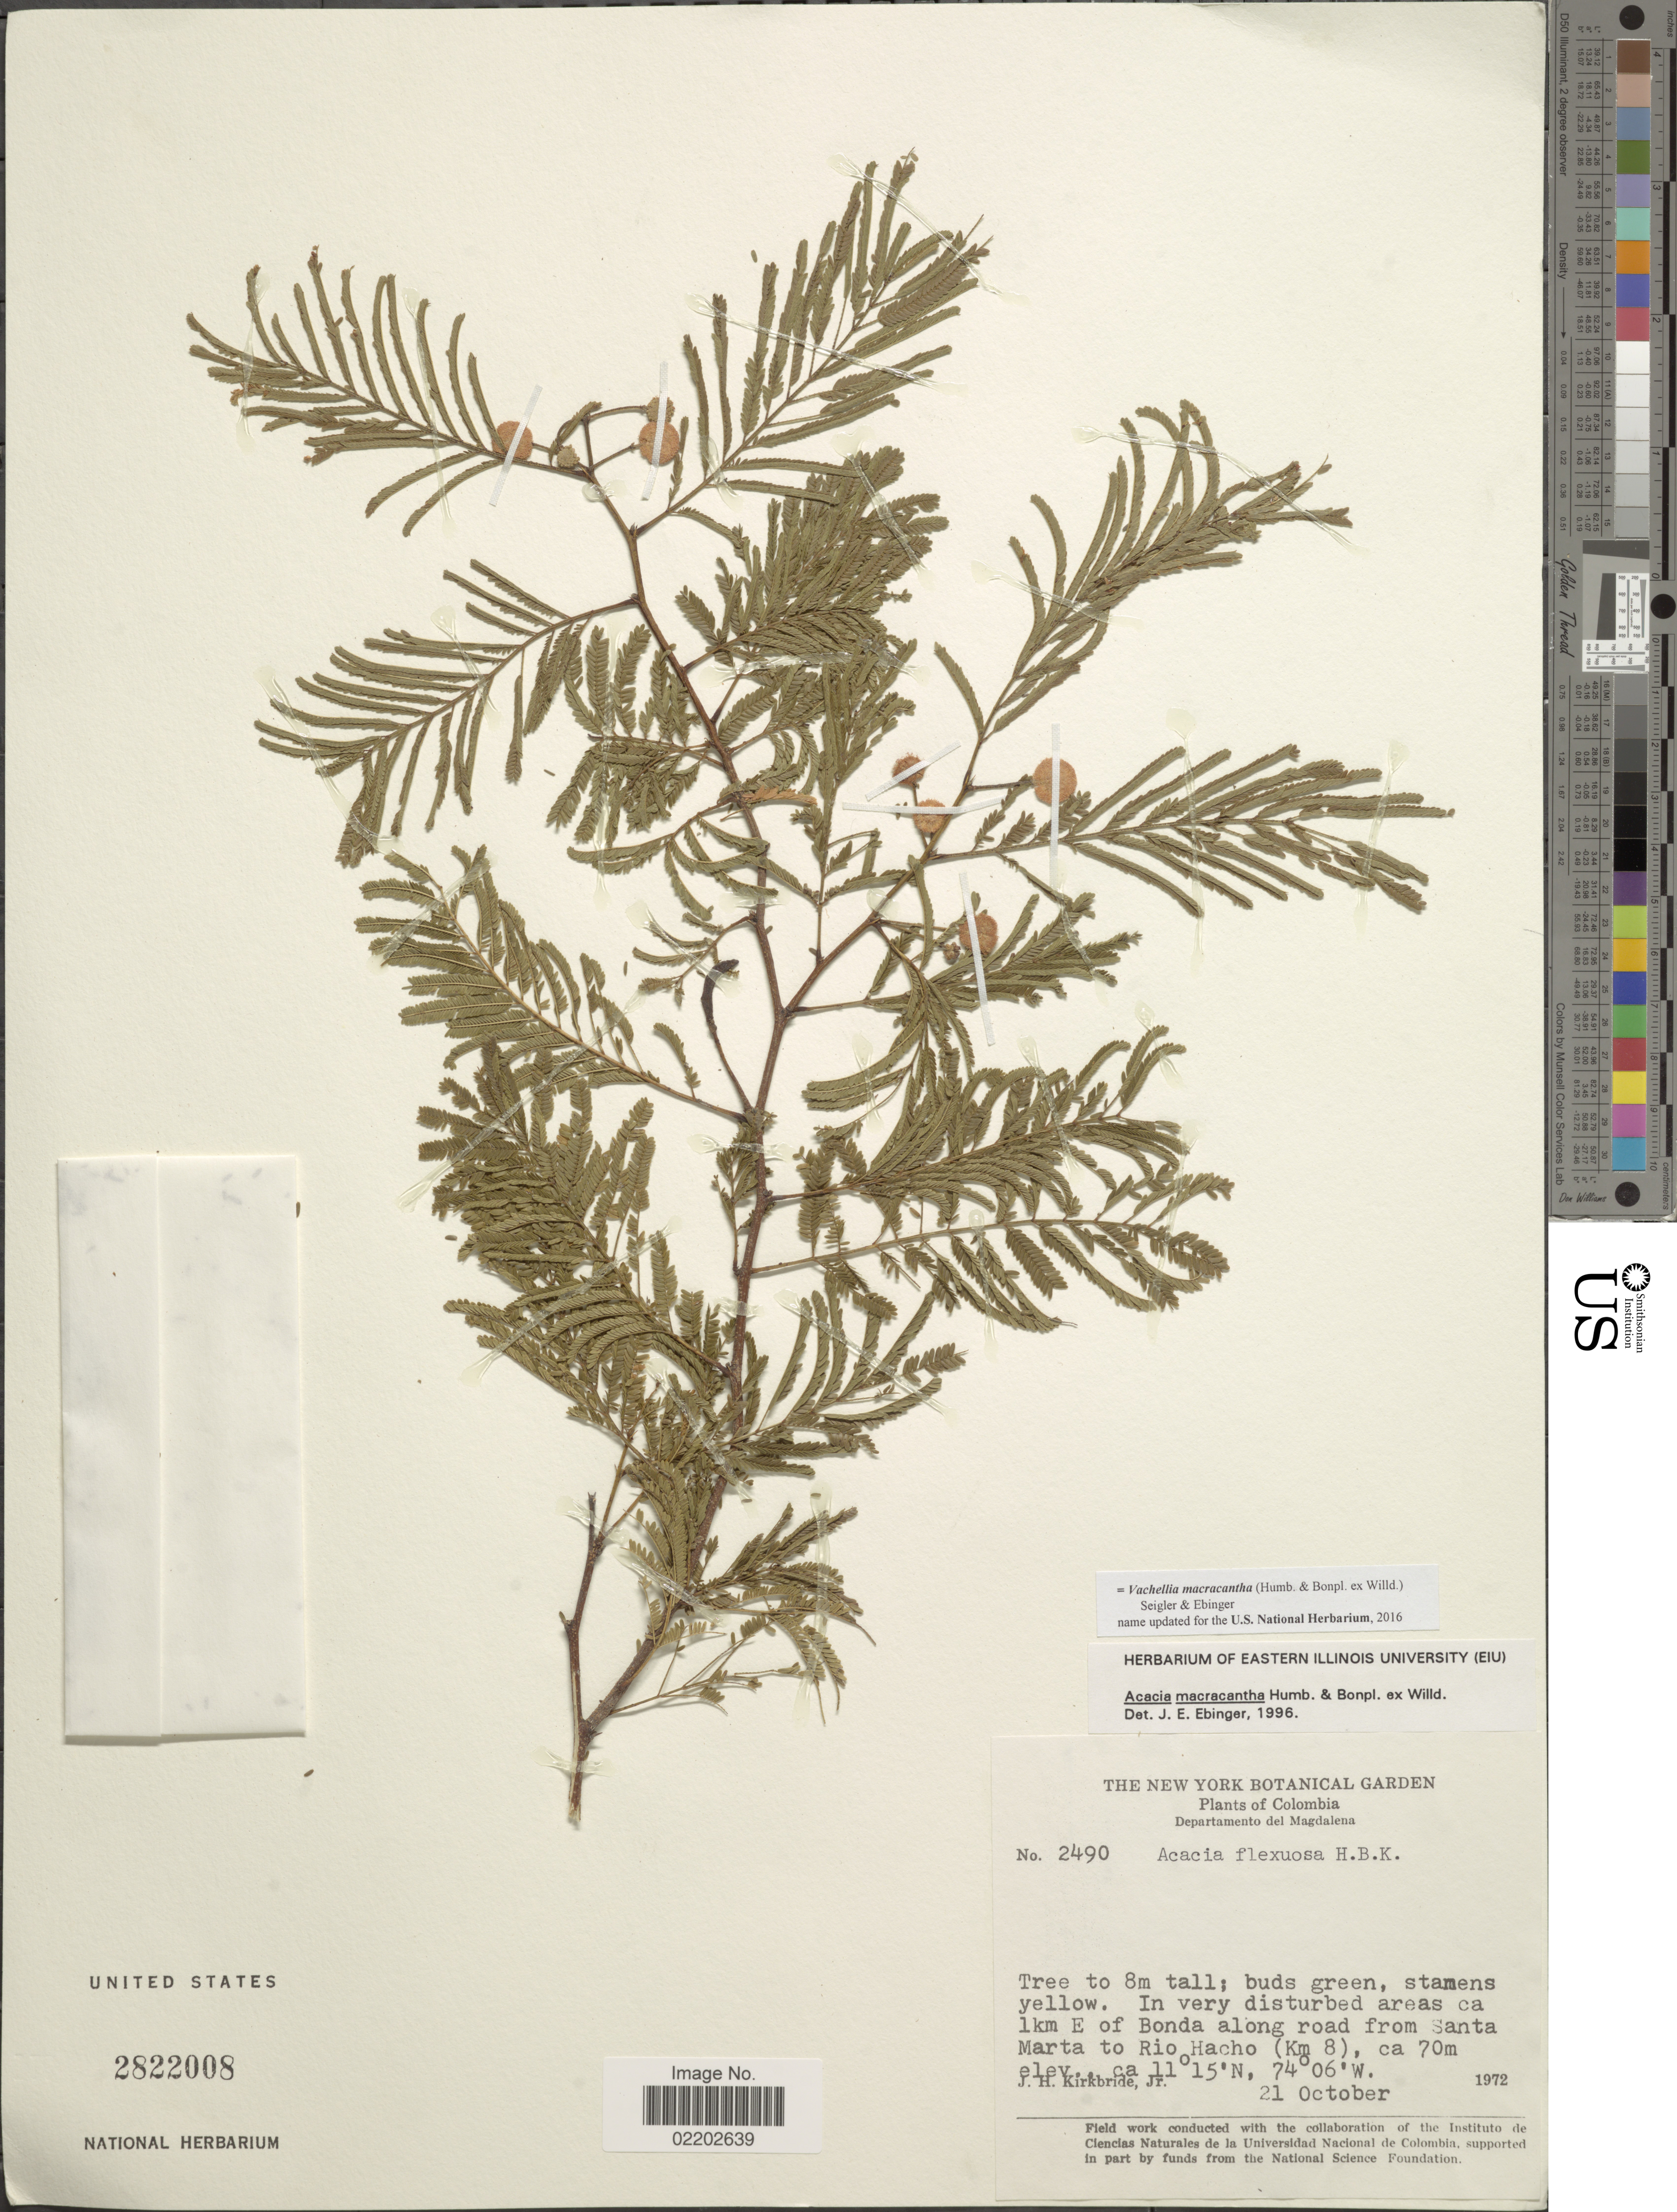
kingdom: Plantae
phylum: Tracheophyta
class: Magnoliopsida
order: Fabales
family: Fabaceae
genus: Vachellia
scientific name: Vachellia macracantha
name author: (Humb. & Bonpl. ex Willd.) Seigler & Ebinger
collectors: J. H. Kirkbride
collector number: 2490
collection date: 1972-10-21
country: Colombia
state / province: Magdalena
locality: Departamento del Magdalena, 1 km E of Bonda along around road from Santa Marta to Rio Hacho (Km 8).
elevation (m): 70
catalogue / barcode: US 2822008